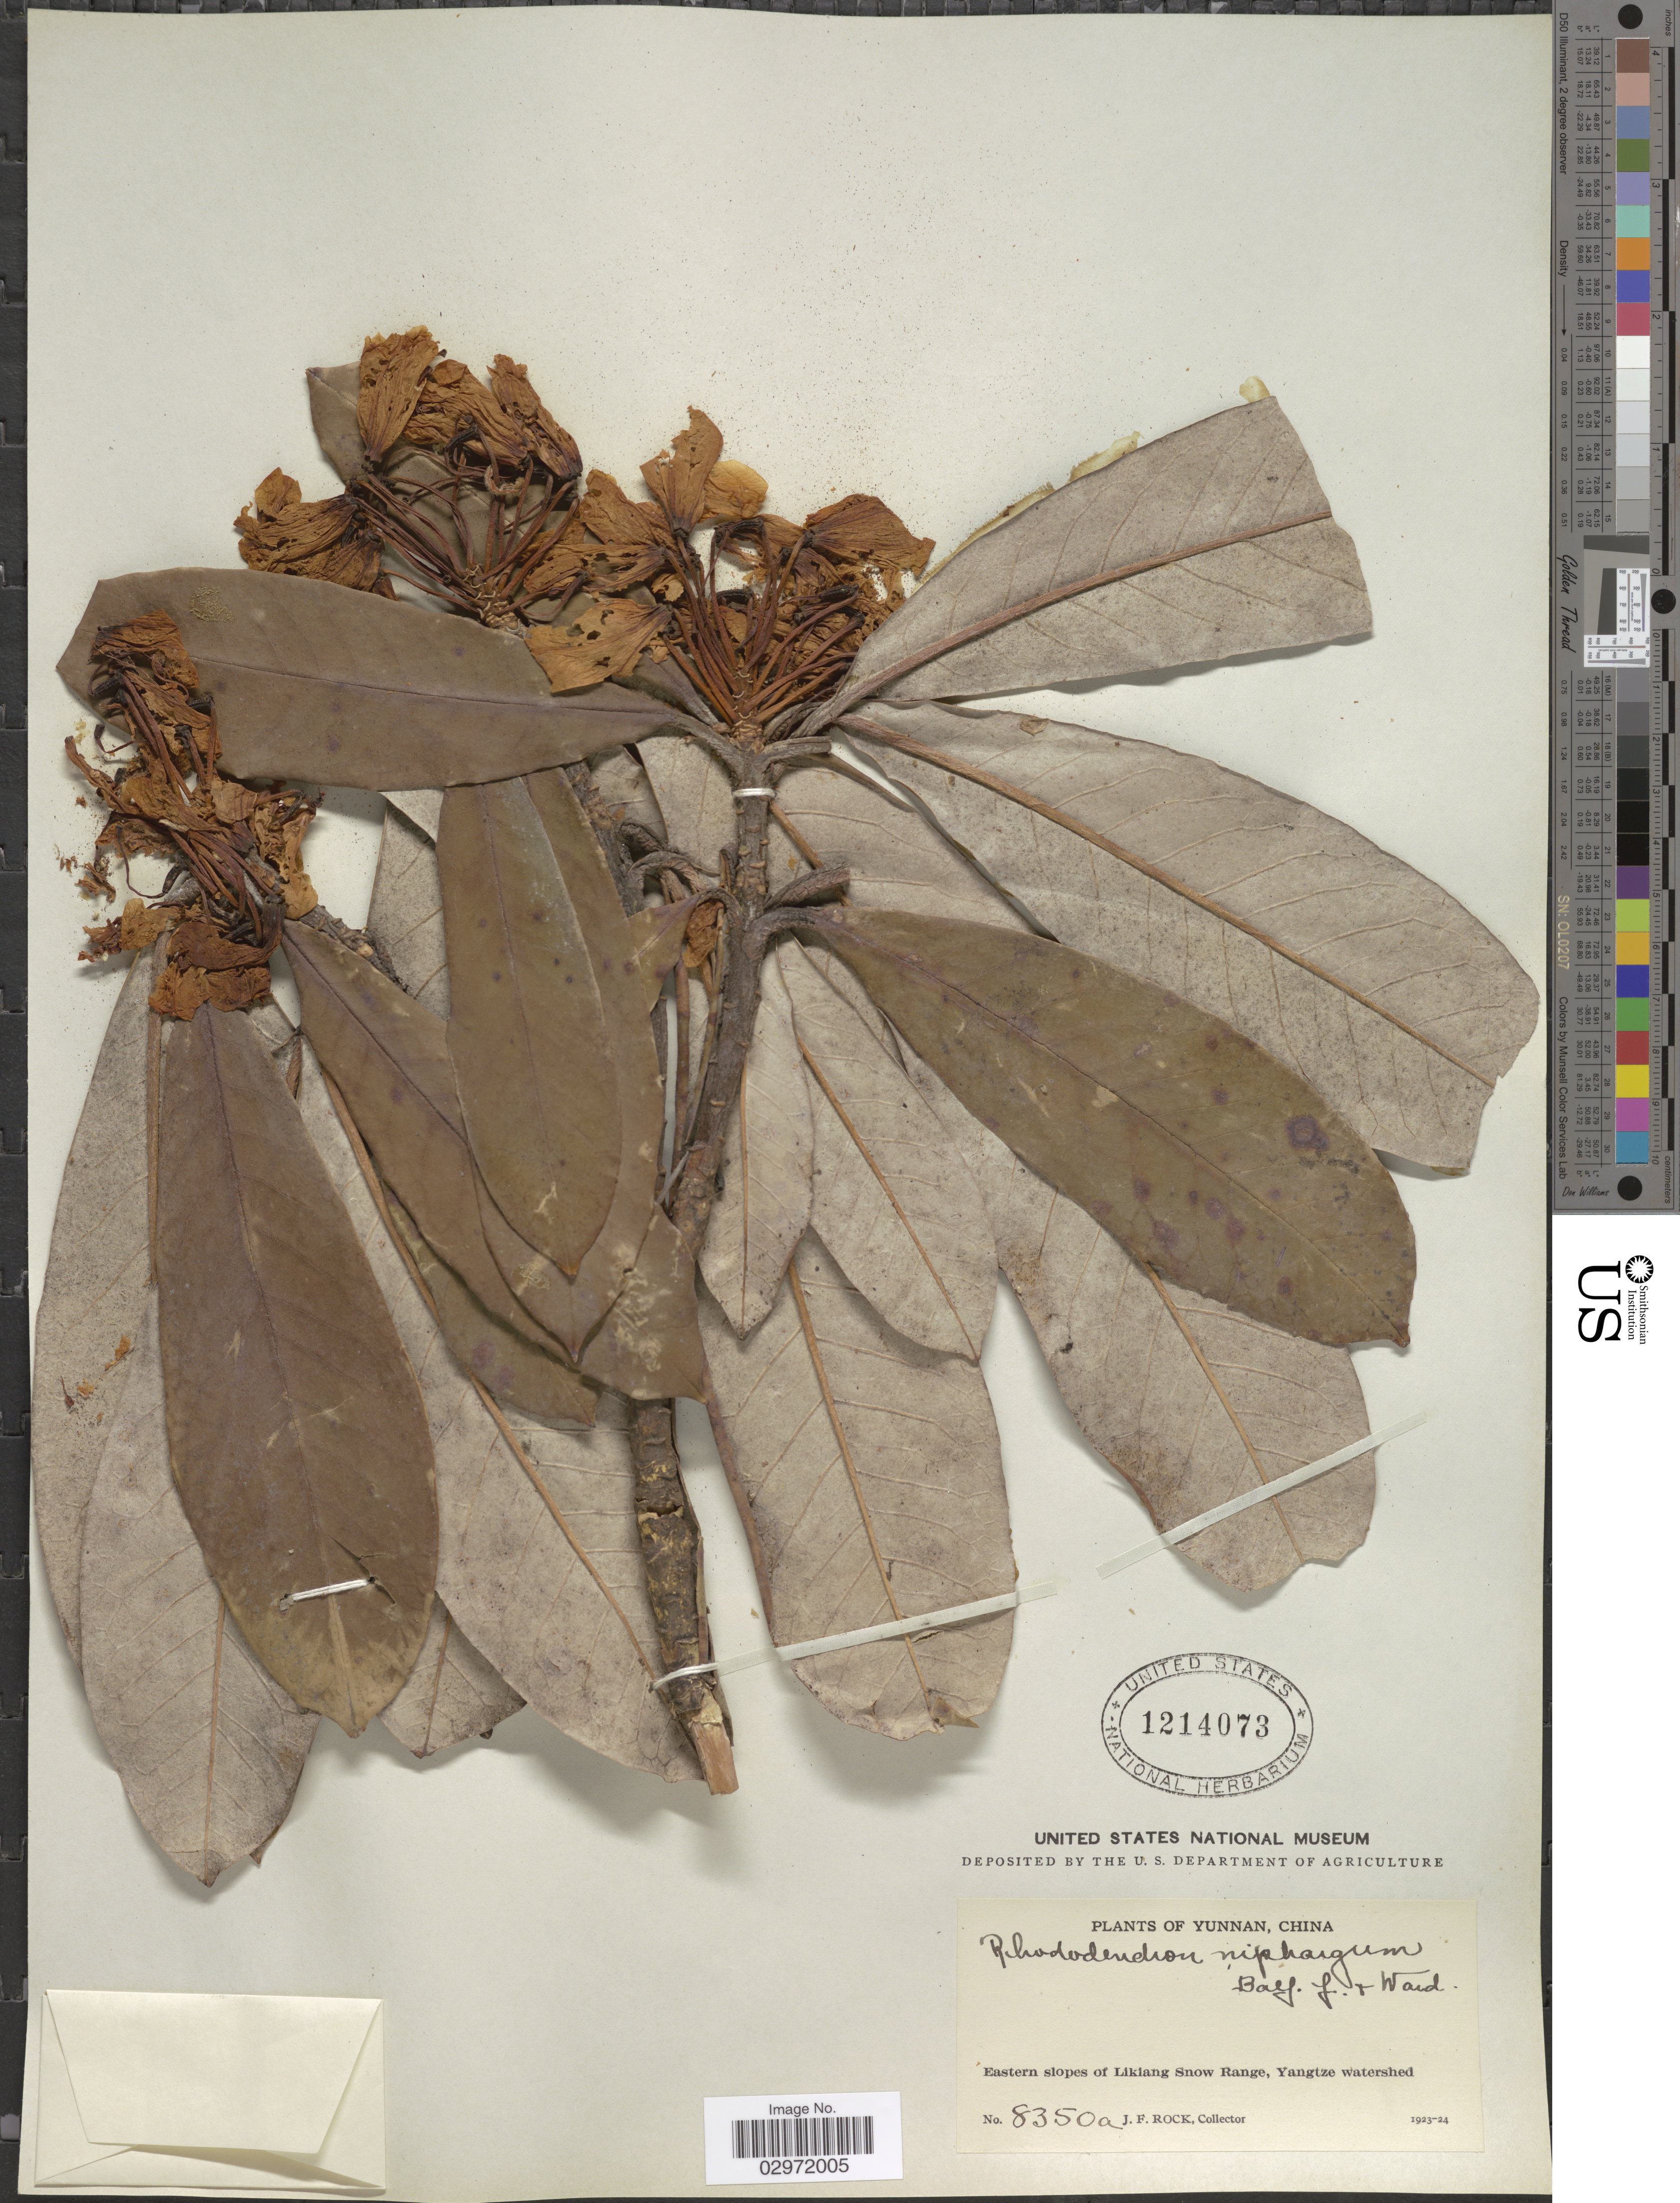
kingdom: Plantae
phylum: Tracheophyta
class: Magnoliopsida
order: Ericales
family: Ericaceae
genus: Rhododendron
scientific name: Rhododendron niphargum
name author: Balf. f. & Kingdon-Ward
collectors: J. Rock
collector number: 8350a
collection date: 1923/1924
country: China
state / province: Yunnan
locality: Eastern slopes of Likiang Snow Range, Yangtze watershed.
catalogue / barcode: US 1214073